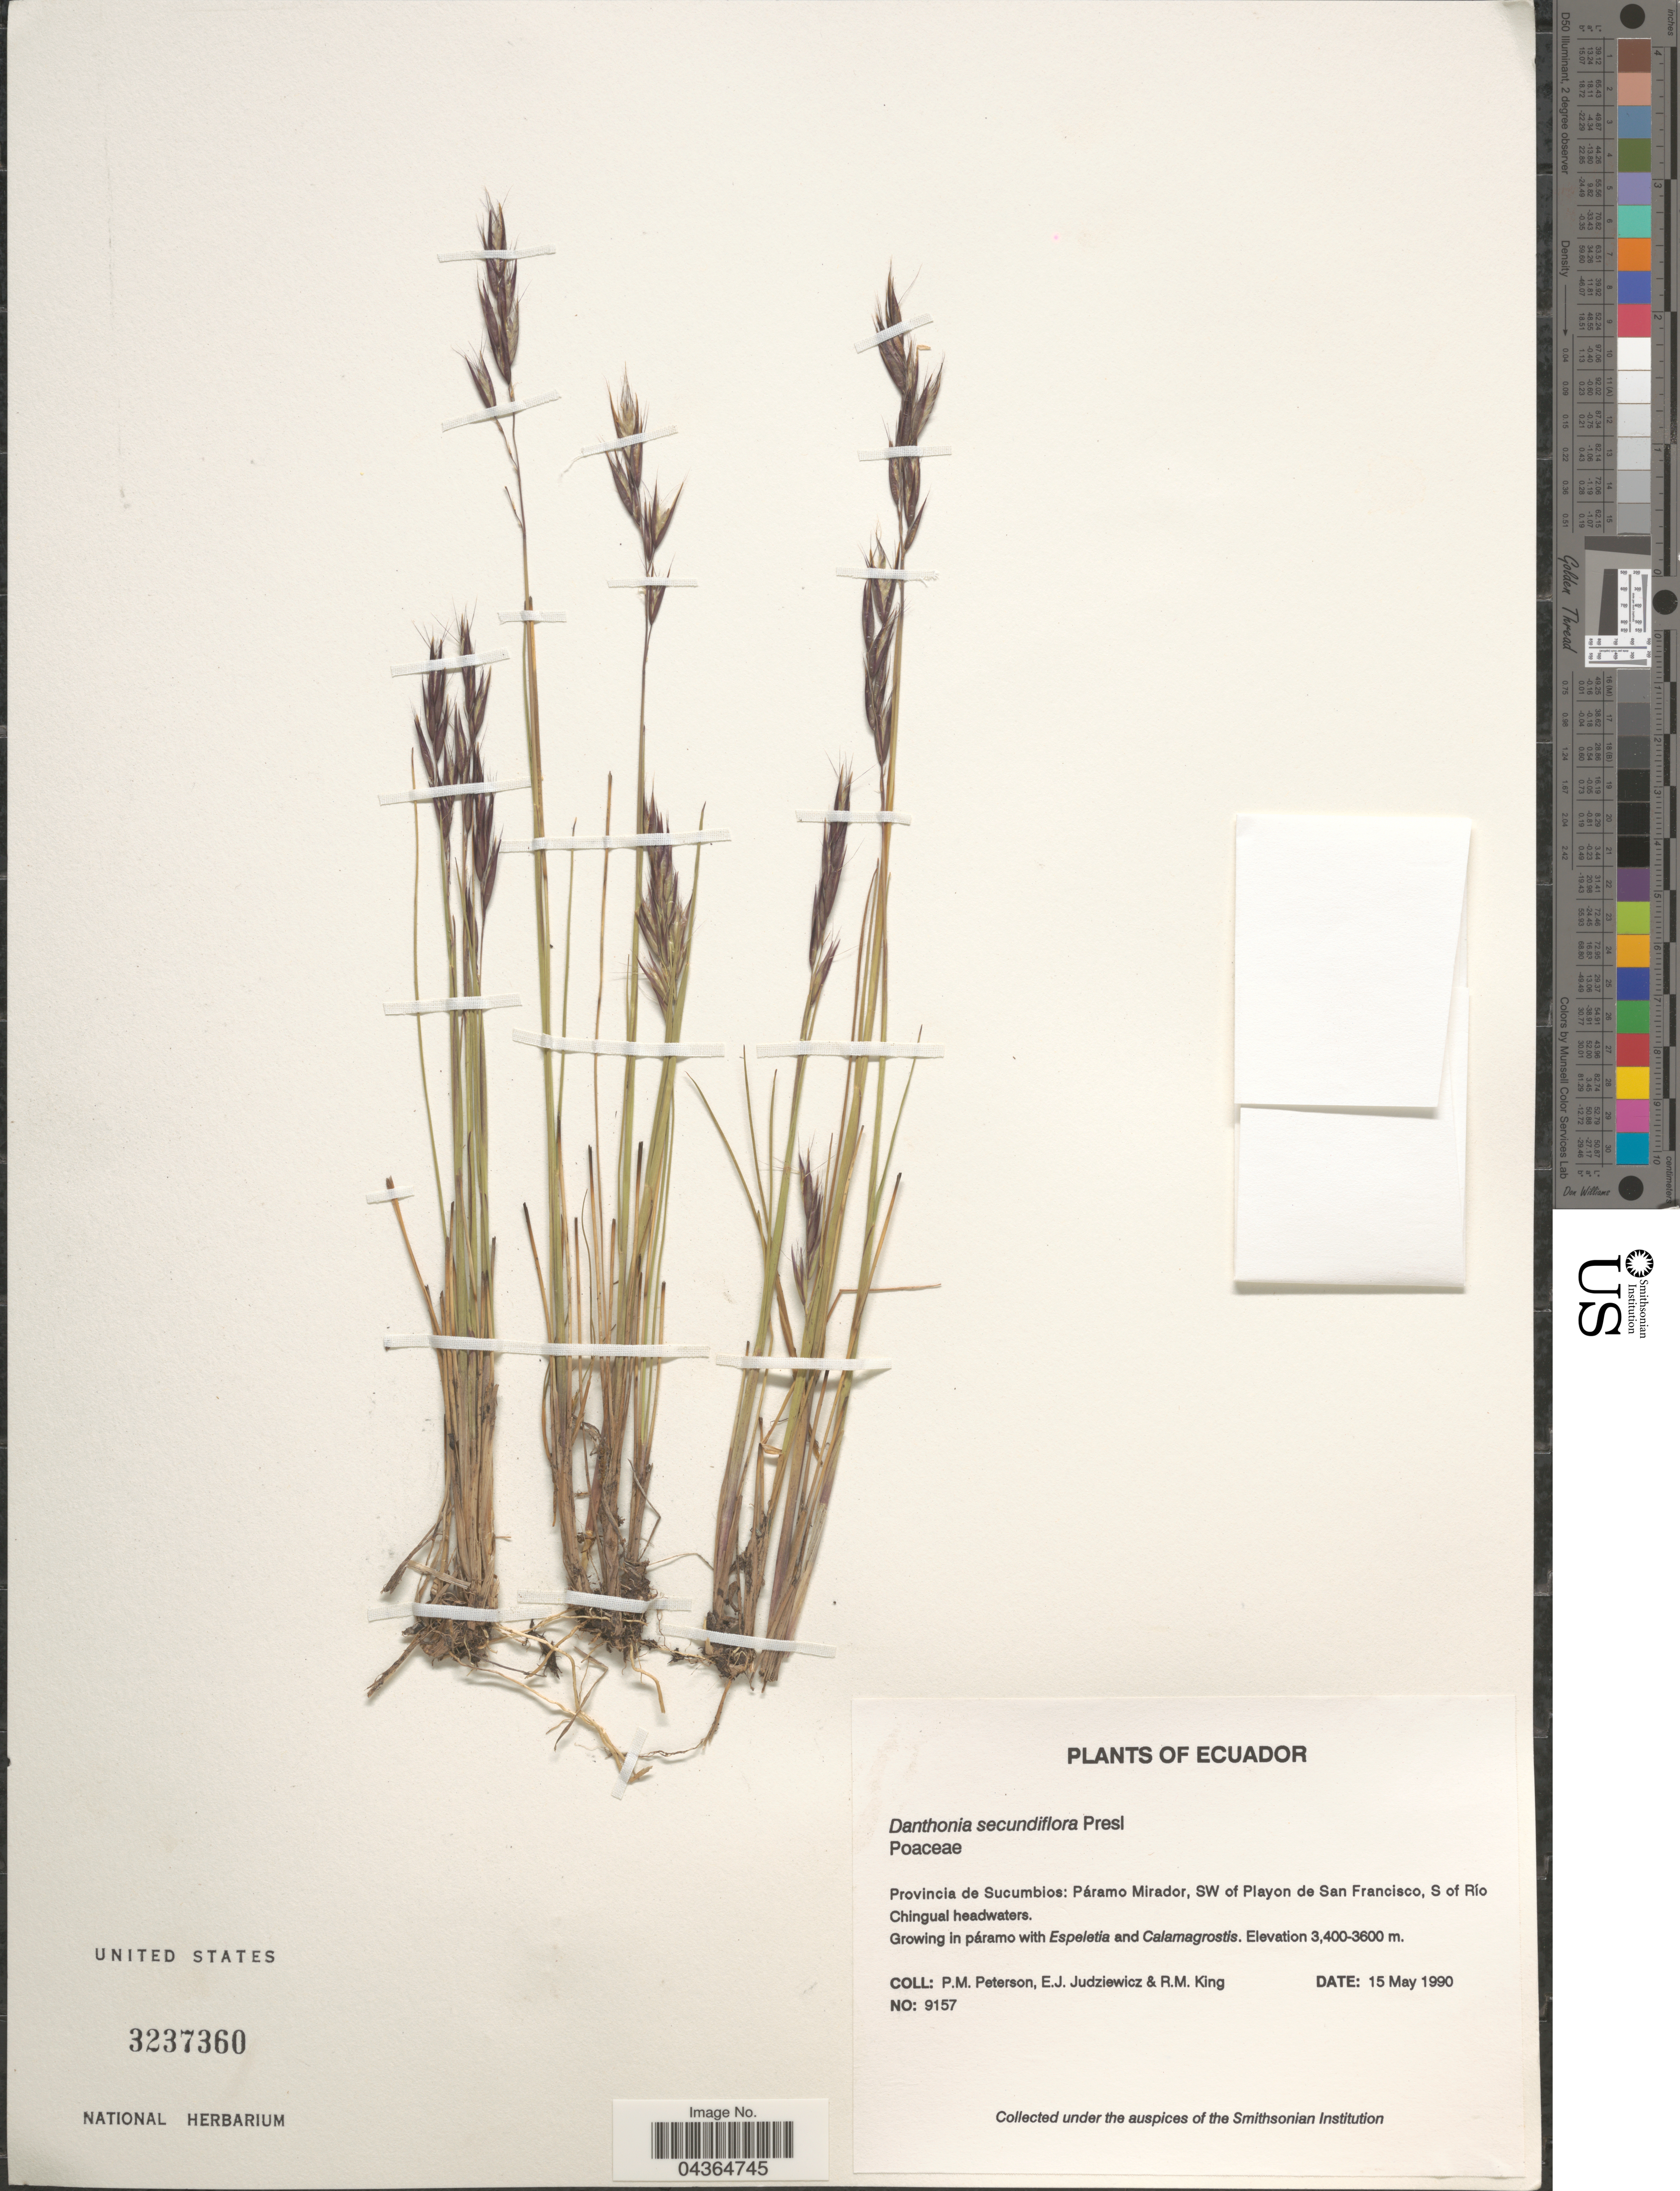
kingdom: Plantae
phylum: Tracheophyta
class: Liliopsida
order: Poales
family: Poaceae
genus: Danthonia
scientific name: Danthonia secundiflora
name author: J. Presl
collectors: P. M. Peterson, E. J. Judziewicz & R. M. King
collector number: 9157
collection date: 1990-05-15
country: Ecuador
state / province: Sucumbíos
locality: Páramo Mirador, SW of Playon de San Francisco, S of Río Chingual headwaters.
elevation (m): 3400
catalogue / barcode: US 3237360